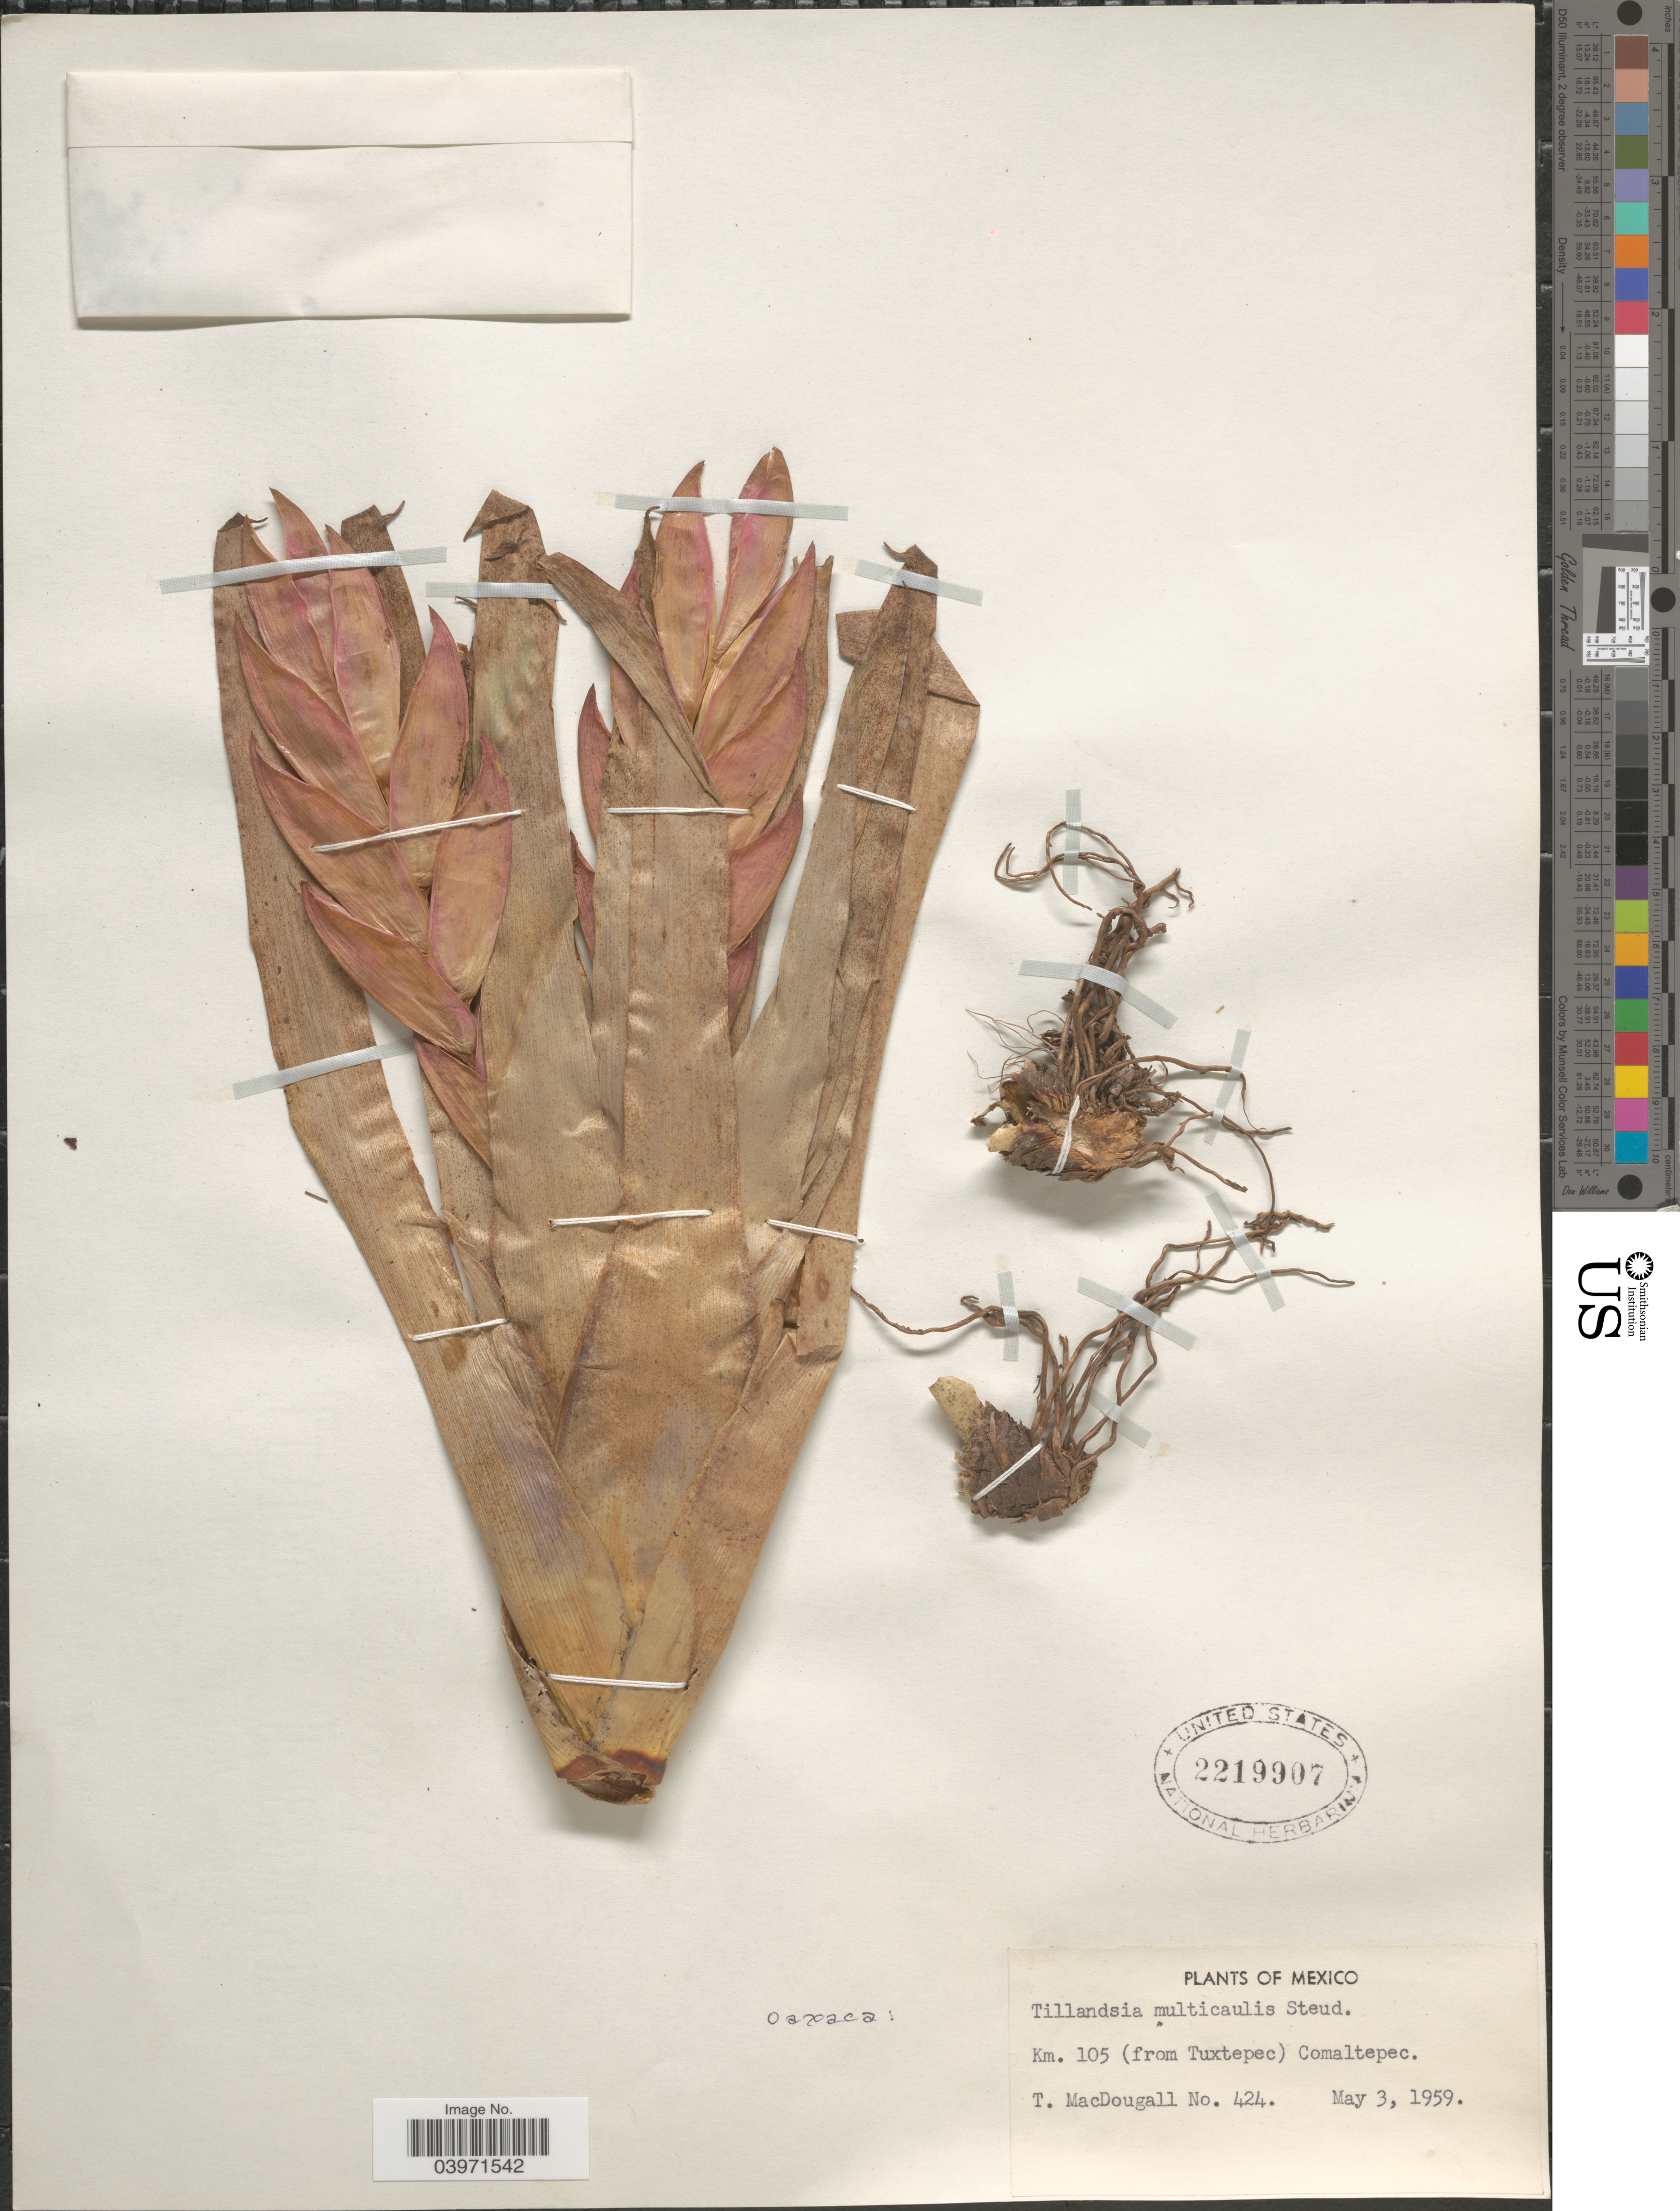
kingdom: Plantae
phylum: Tracheophyta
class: Liliopsida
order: Poales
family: Bromeliaceae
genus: Tillandsia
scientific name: Tillandsia multicaulis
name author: Steud.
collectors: T. B. MacDougall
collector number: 424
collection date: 1959-05-03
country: Mexico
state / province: Oaxaca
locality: Km. 105 (from Tuxtepec) Comaltepec.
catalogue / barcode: US 2219907